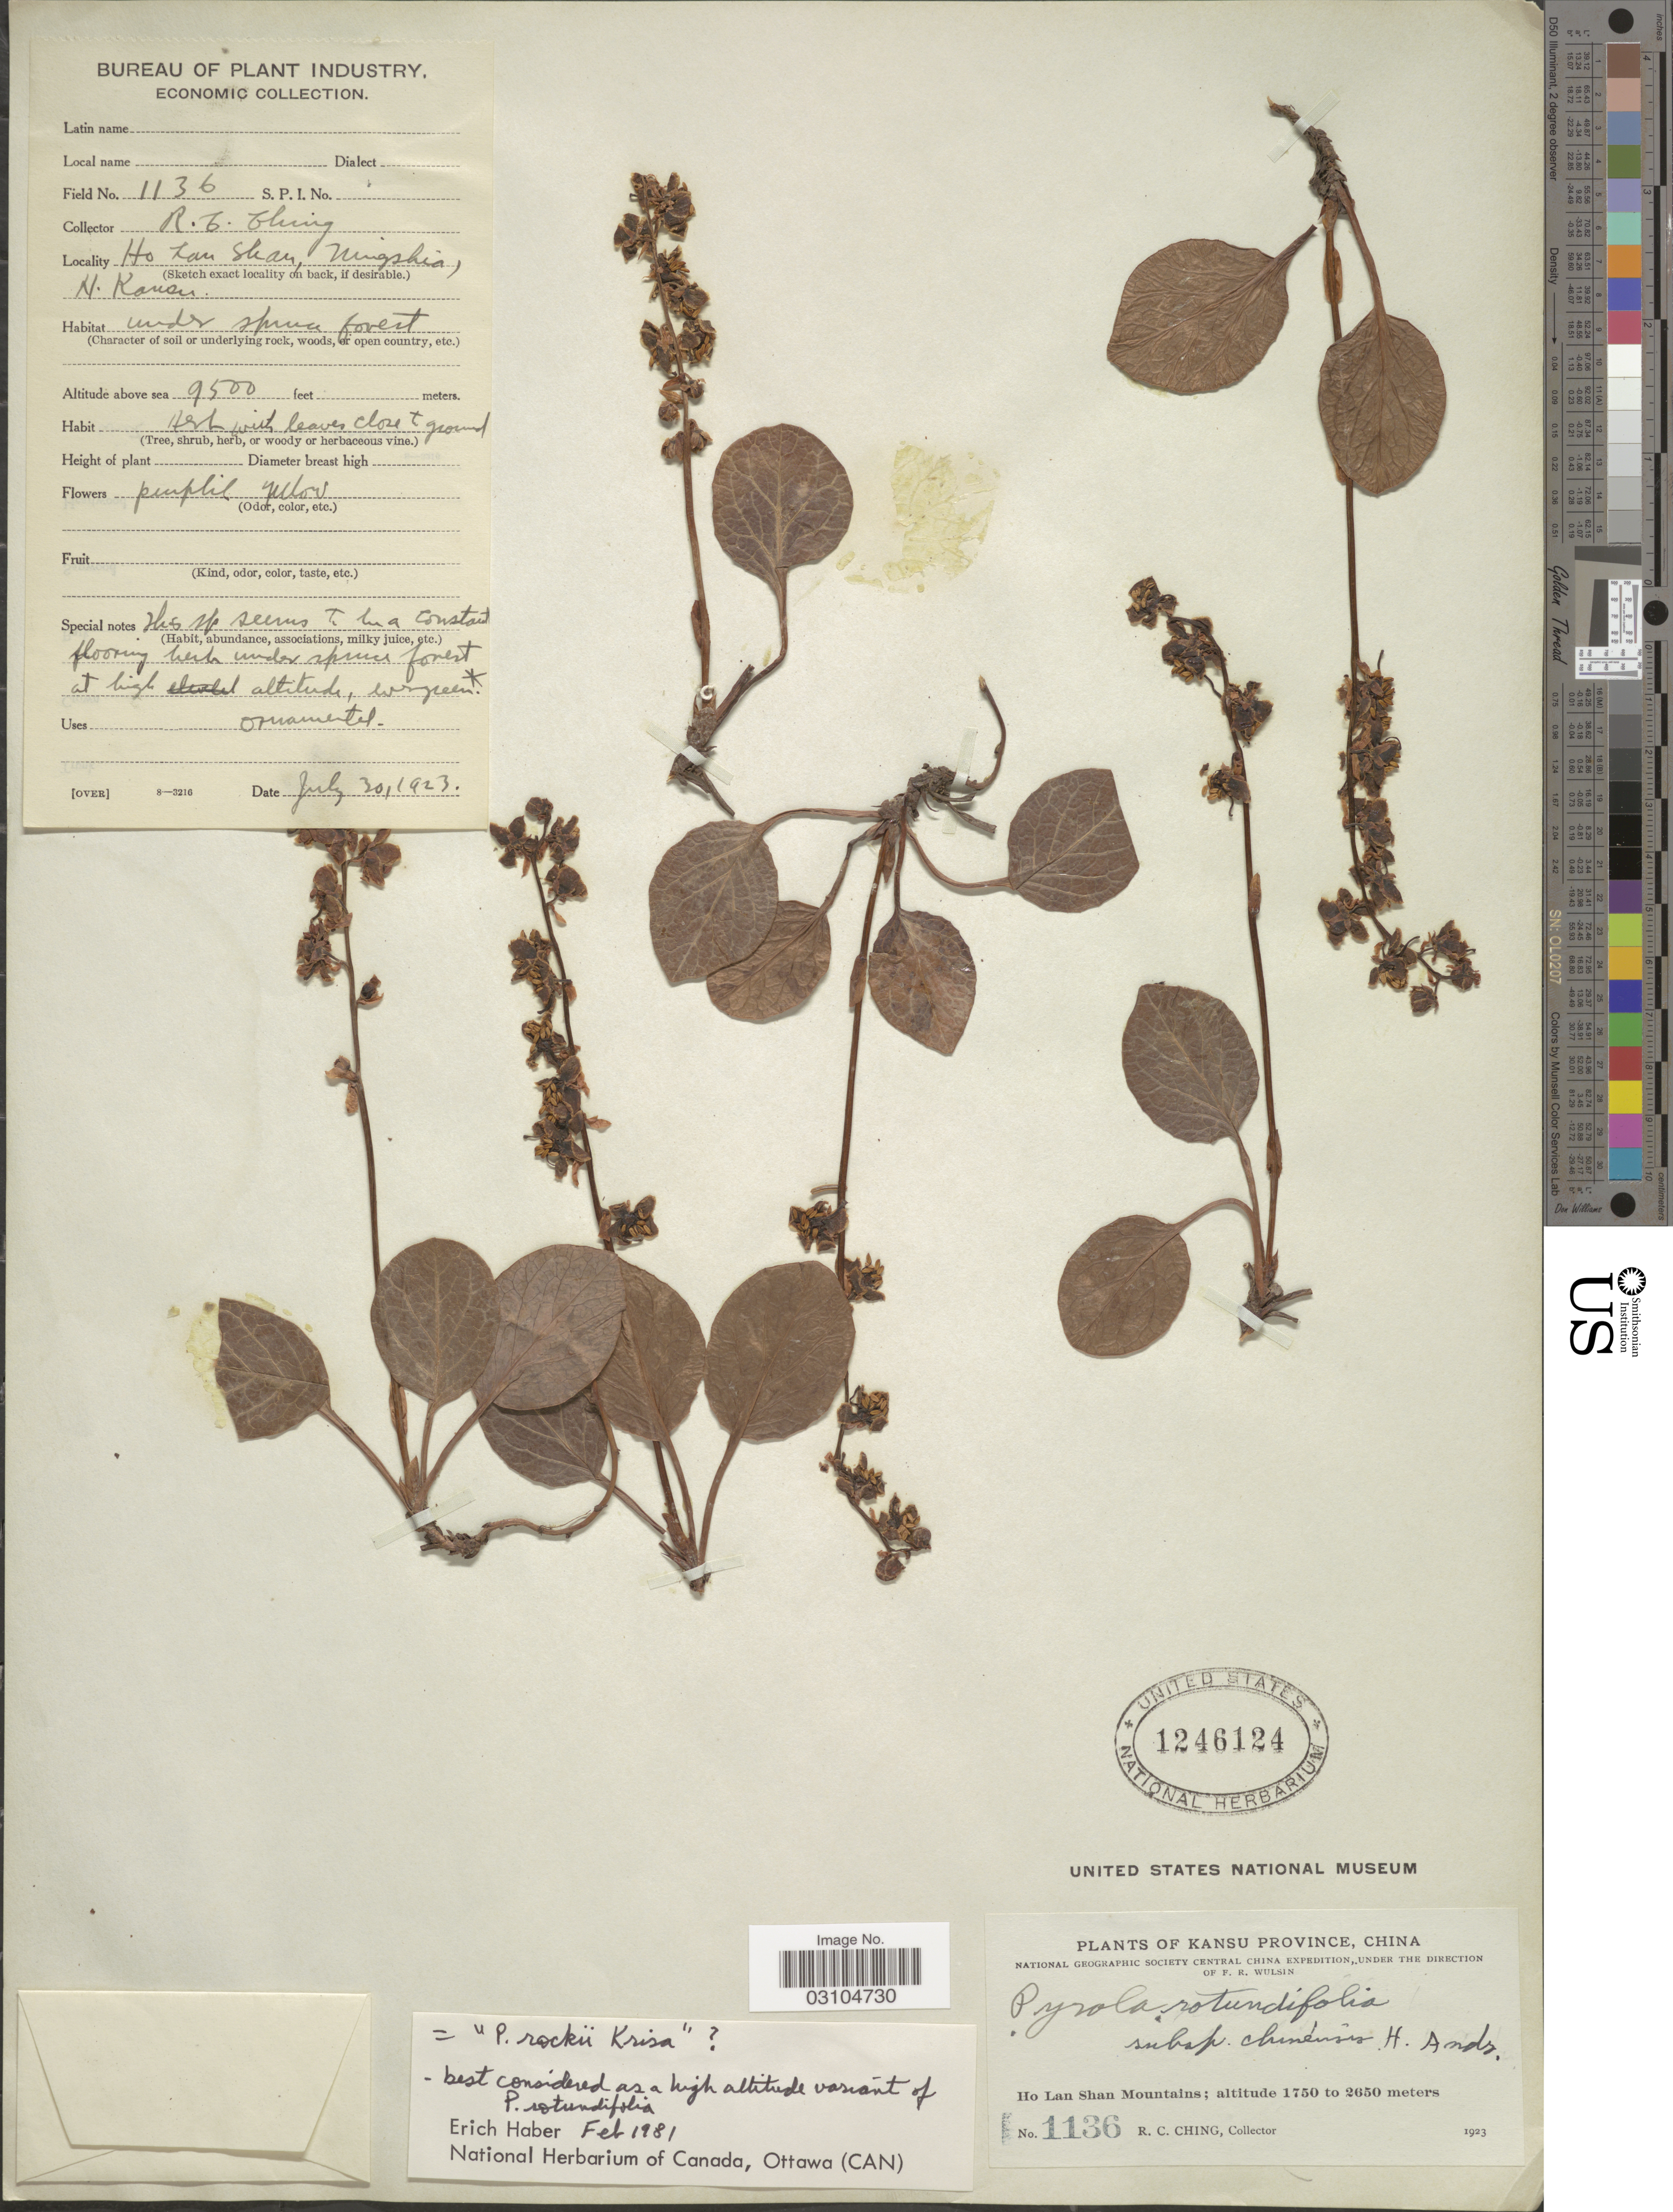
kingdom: Plantae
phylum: Tracheophyta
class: Magnoliopsida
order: Ericales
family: Ericaceae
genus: Pyrola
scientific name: Pyrola rockii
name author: Krísa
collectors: R. C. Ching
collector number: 1136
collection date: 1923-07-30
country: China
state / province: Gansu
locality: Kansu Province. Ho Lan Shan Mountains, Ningshia. H. Kansu.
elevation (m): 2896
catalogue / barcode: US 1246124